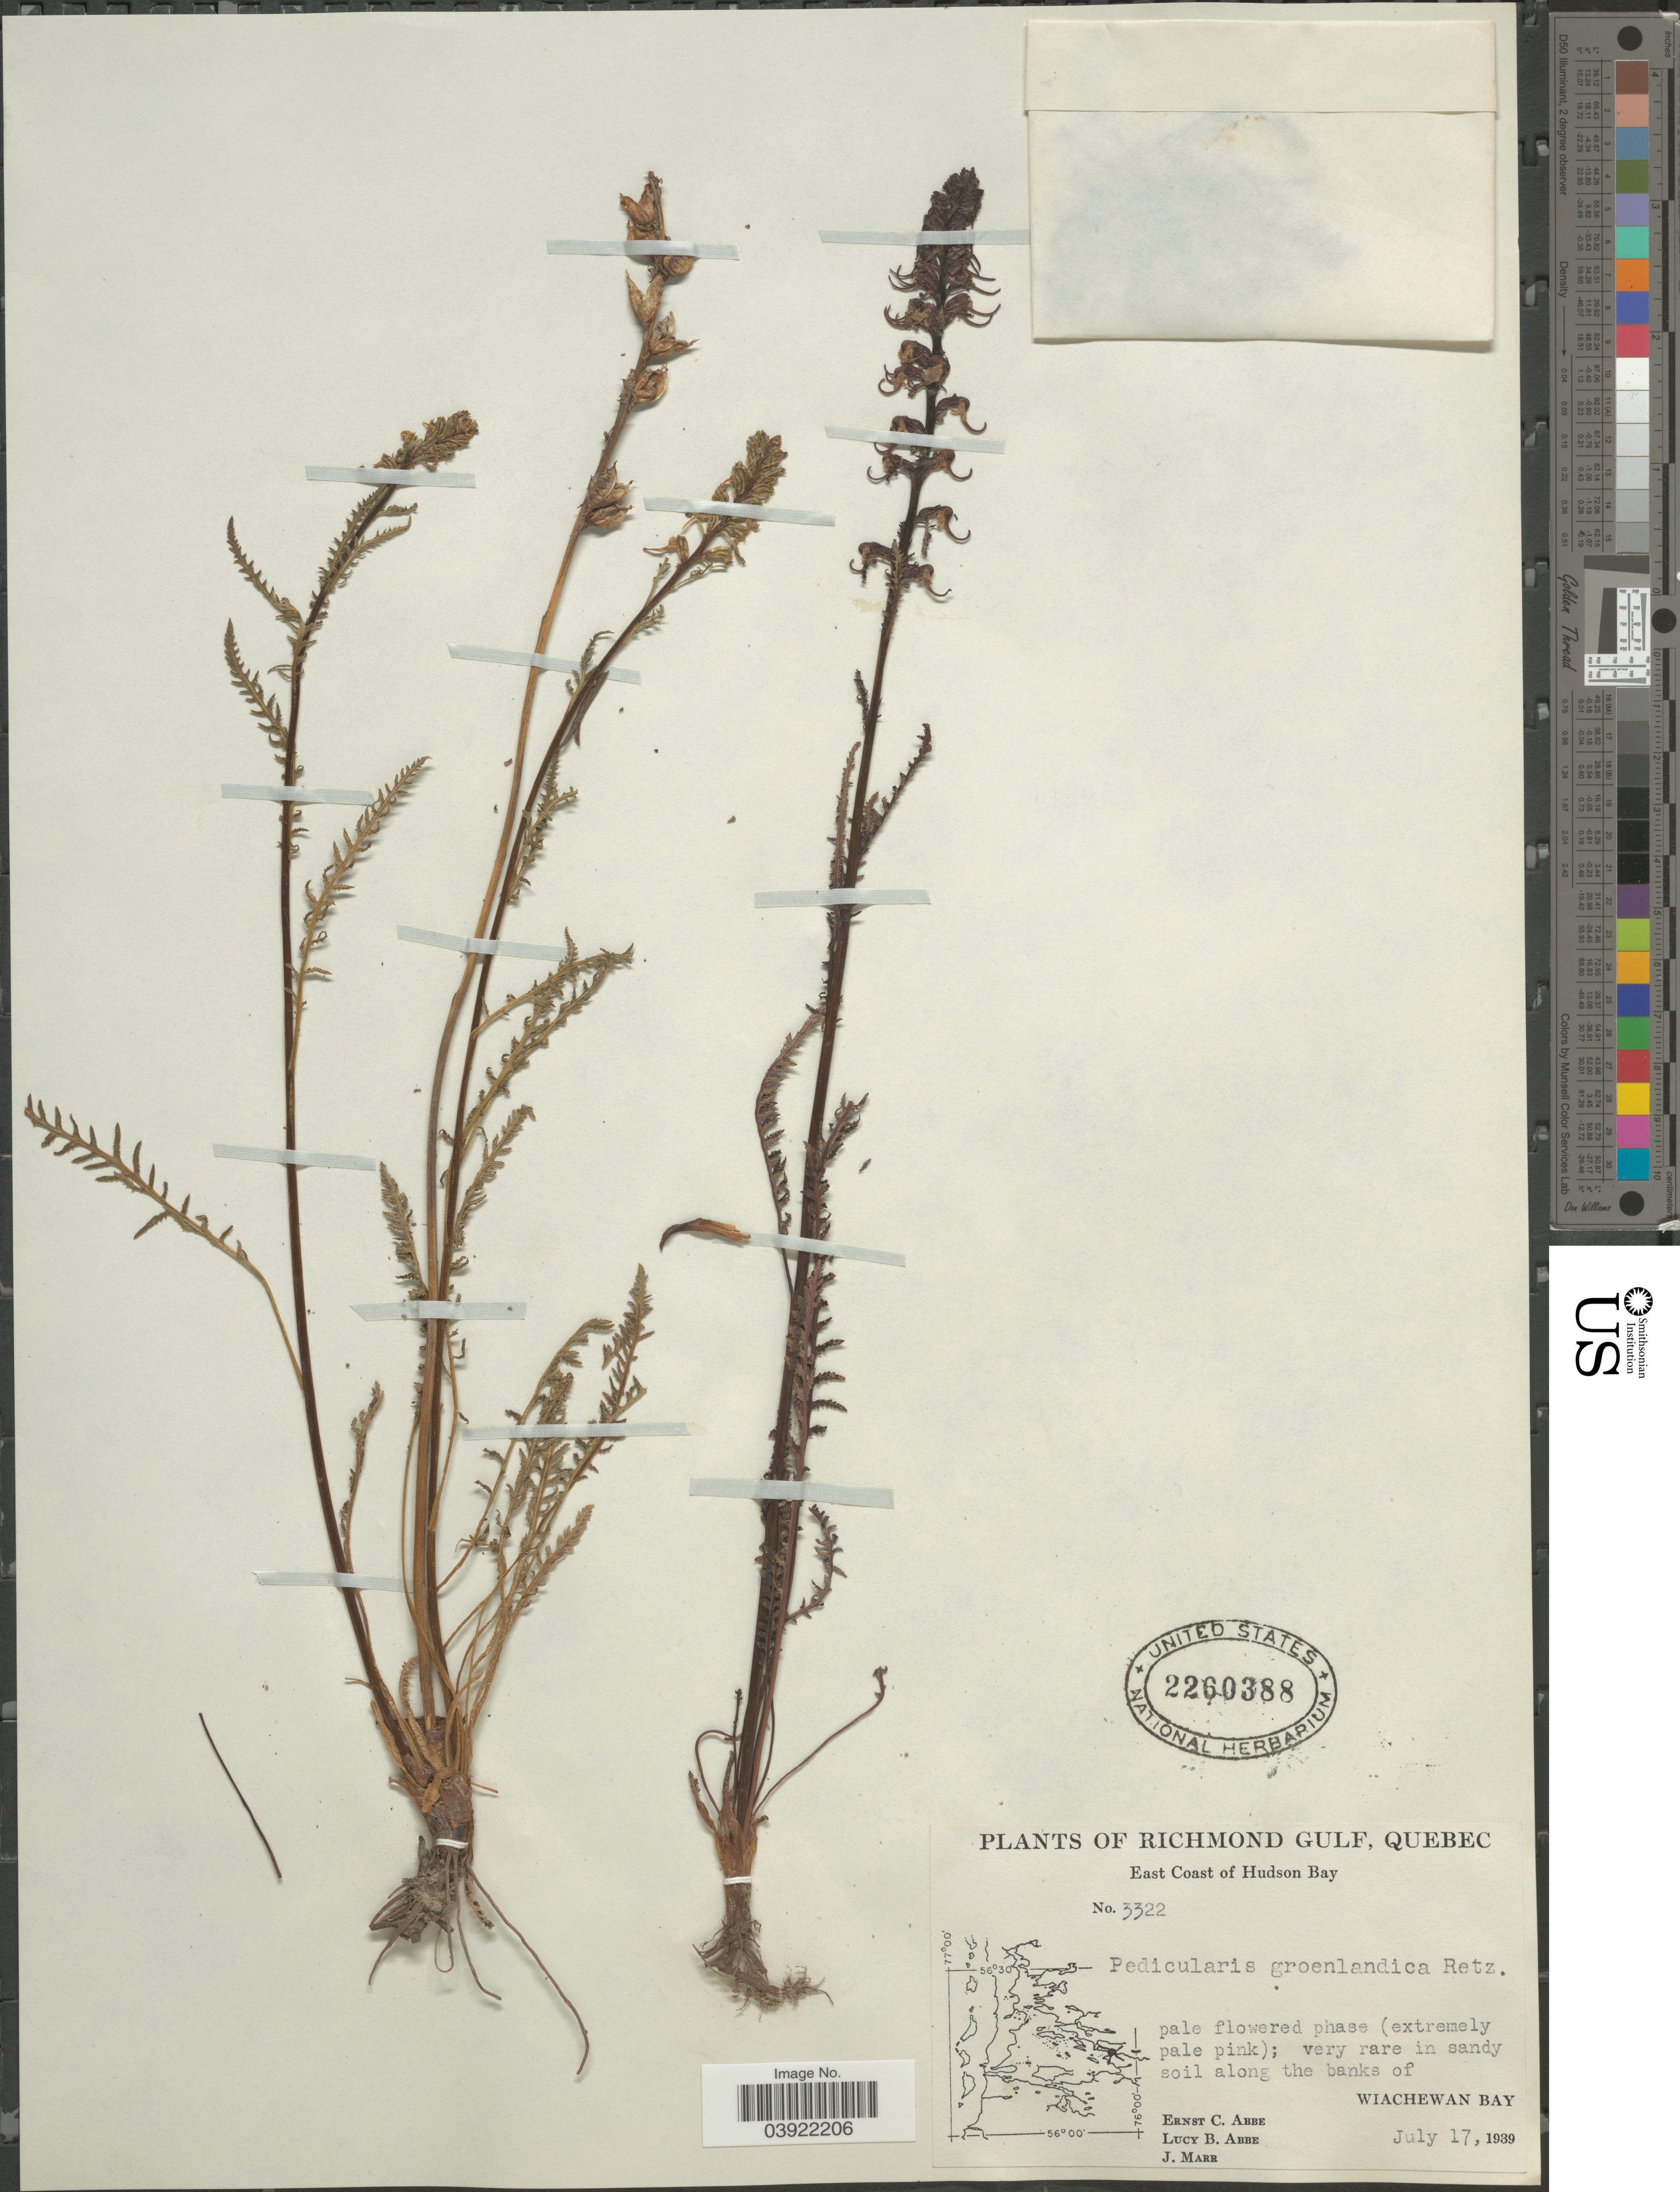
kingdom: Plantae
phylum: Tracheophyta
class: Magnoliopsida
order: Lamiales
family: Orobanchaceae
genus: Pedicularis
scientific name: Pedicularis groenlandica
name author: Retz.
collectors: E. C. Abbe, L. B. Abbe & J. Marr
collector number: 3322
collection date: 1939-07-17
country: Canada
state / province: Quebec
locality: Richmond Gulf. East Coast of Hudson Bay. In sandy soil along the banks of Wiachewan Bay.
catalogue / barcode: US 2260388